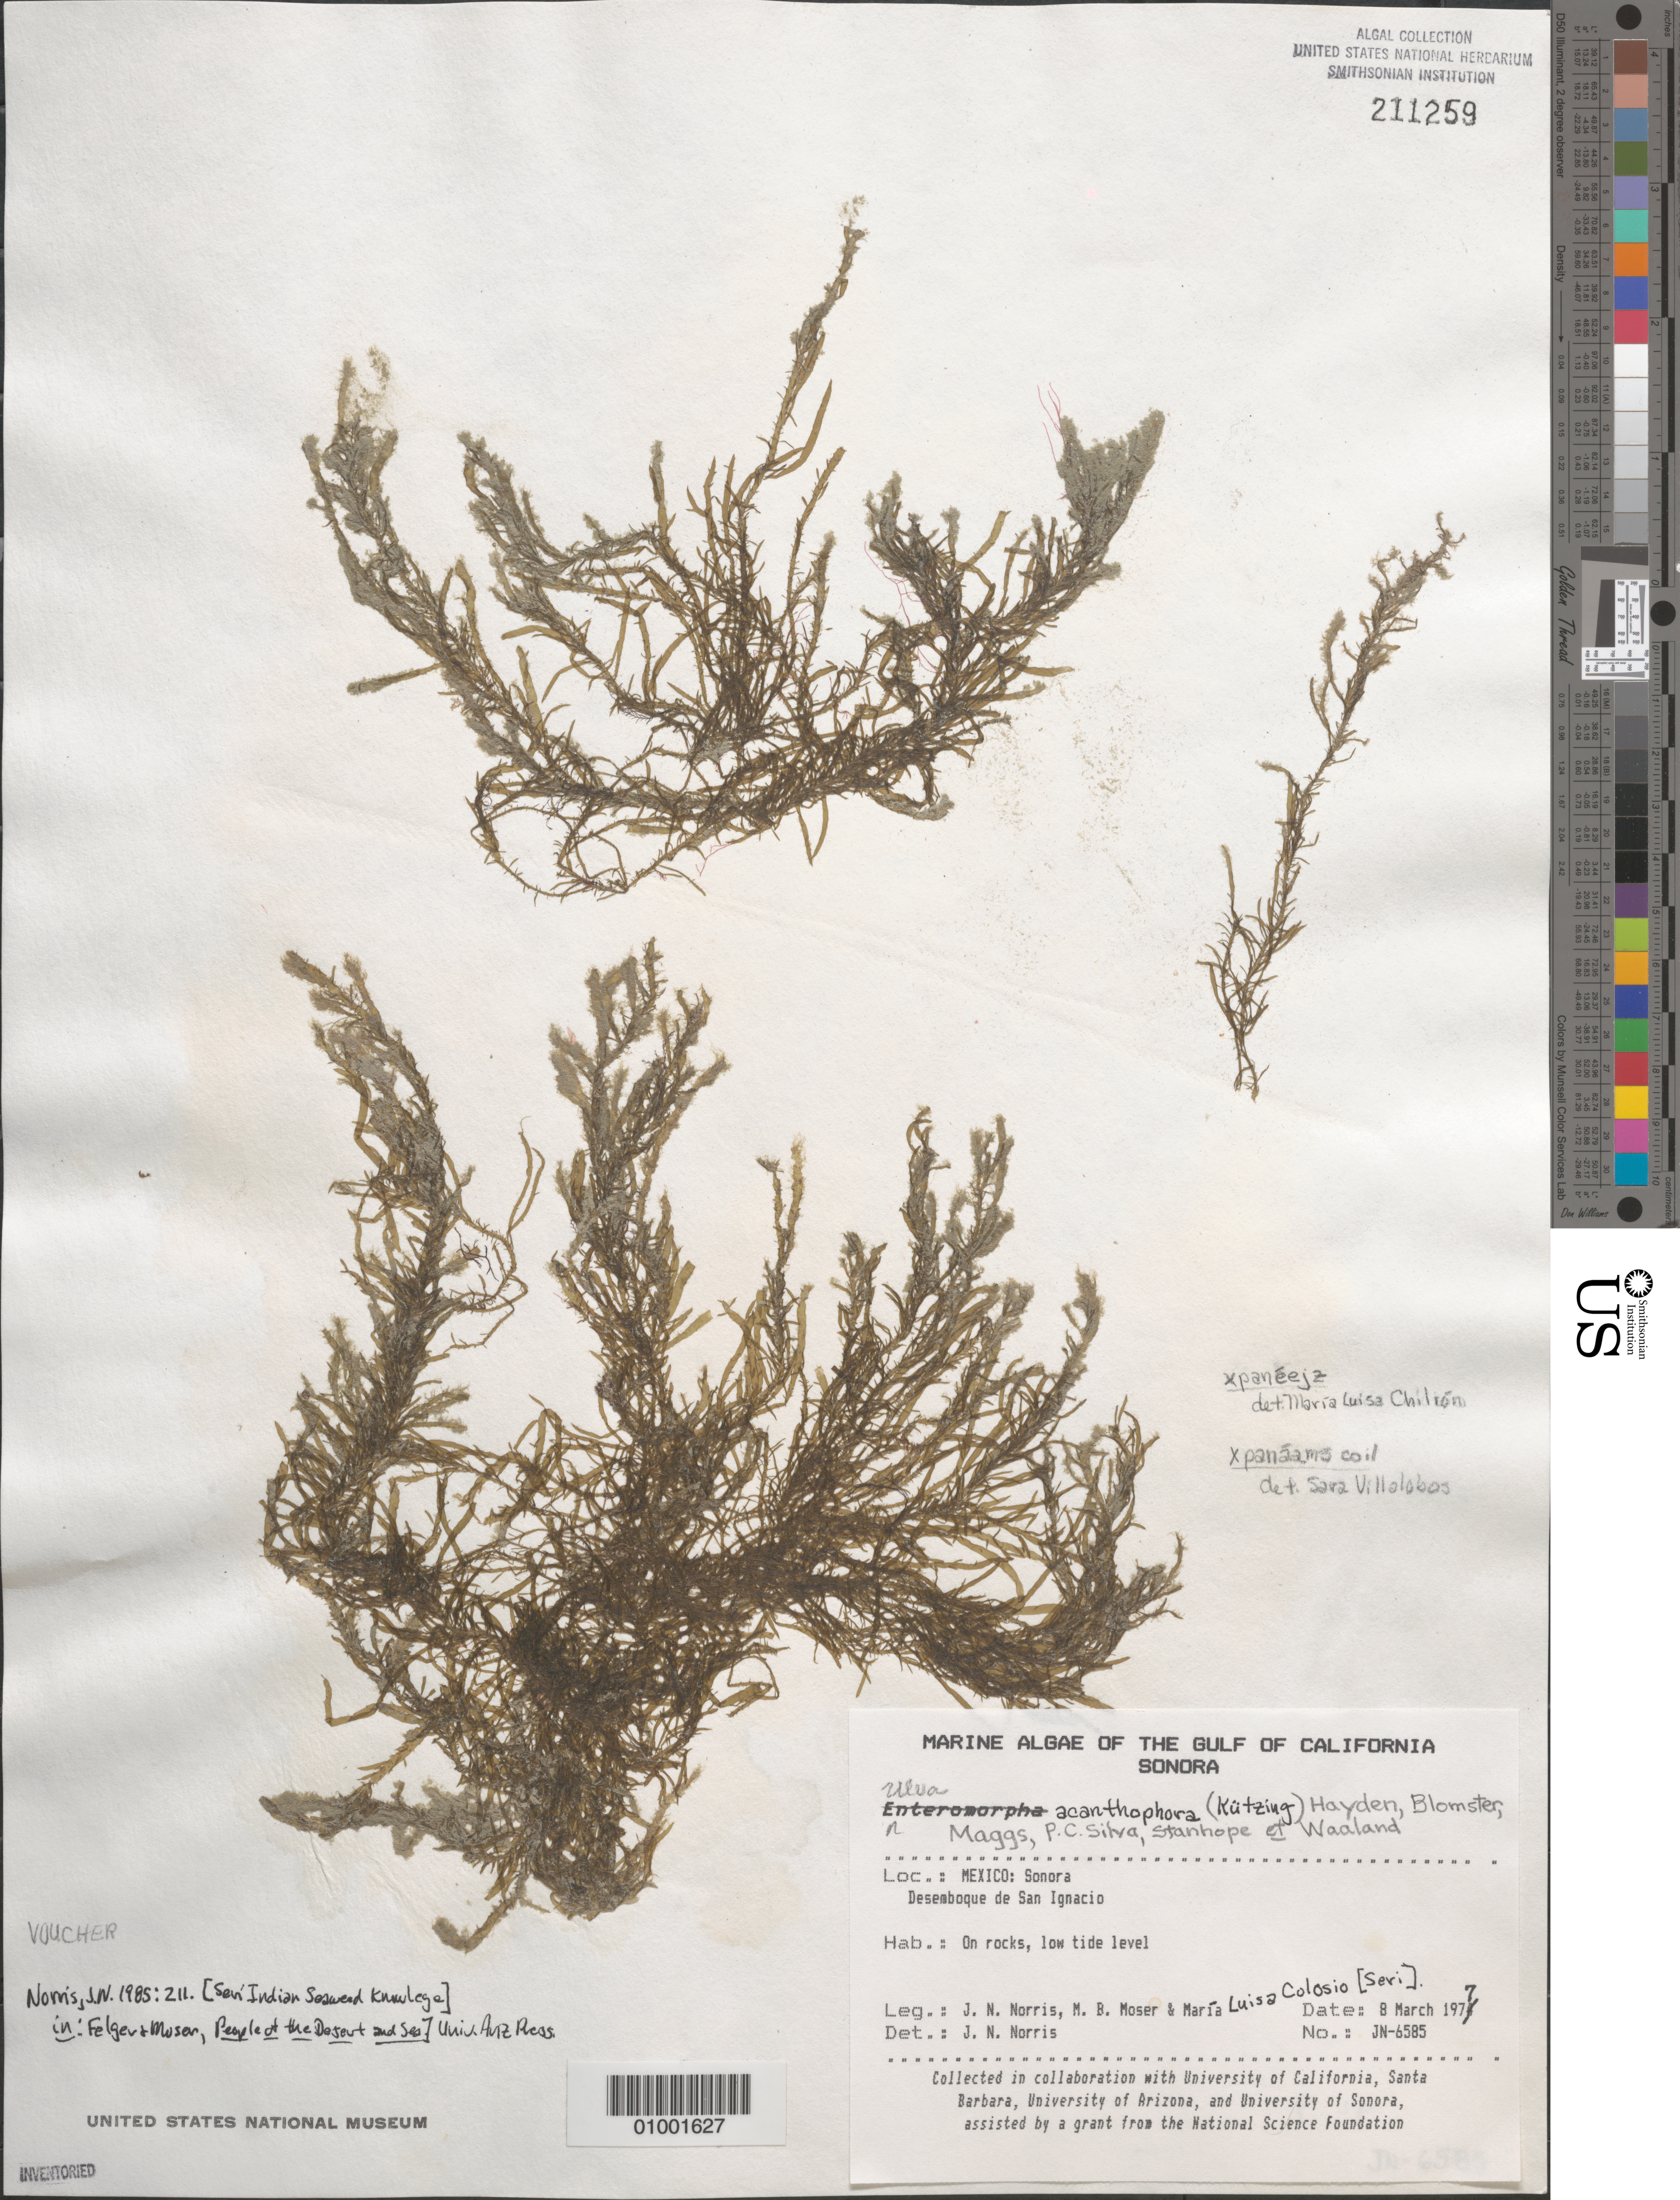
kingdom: Plantae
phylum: Chlorophyta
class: Ulvophyceae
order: Ulvales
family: Ulvaceae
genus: Ulva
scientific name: Ulva acanthophora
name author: (Kütz.) H.S. Hayden et al.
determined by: Norris, James N.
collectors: J. N. Norris, M. Moser & M. Colosio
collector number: JN-6585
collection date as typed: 08 Mar 1977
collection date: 1977-03-08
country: Mexico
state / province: Sonora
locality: Desemboque de San Ignacio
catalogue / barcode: US 211259